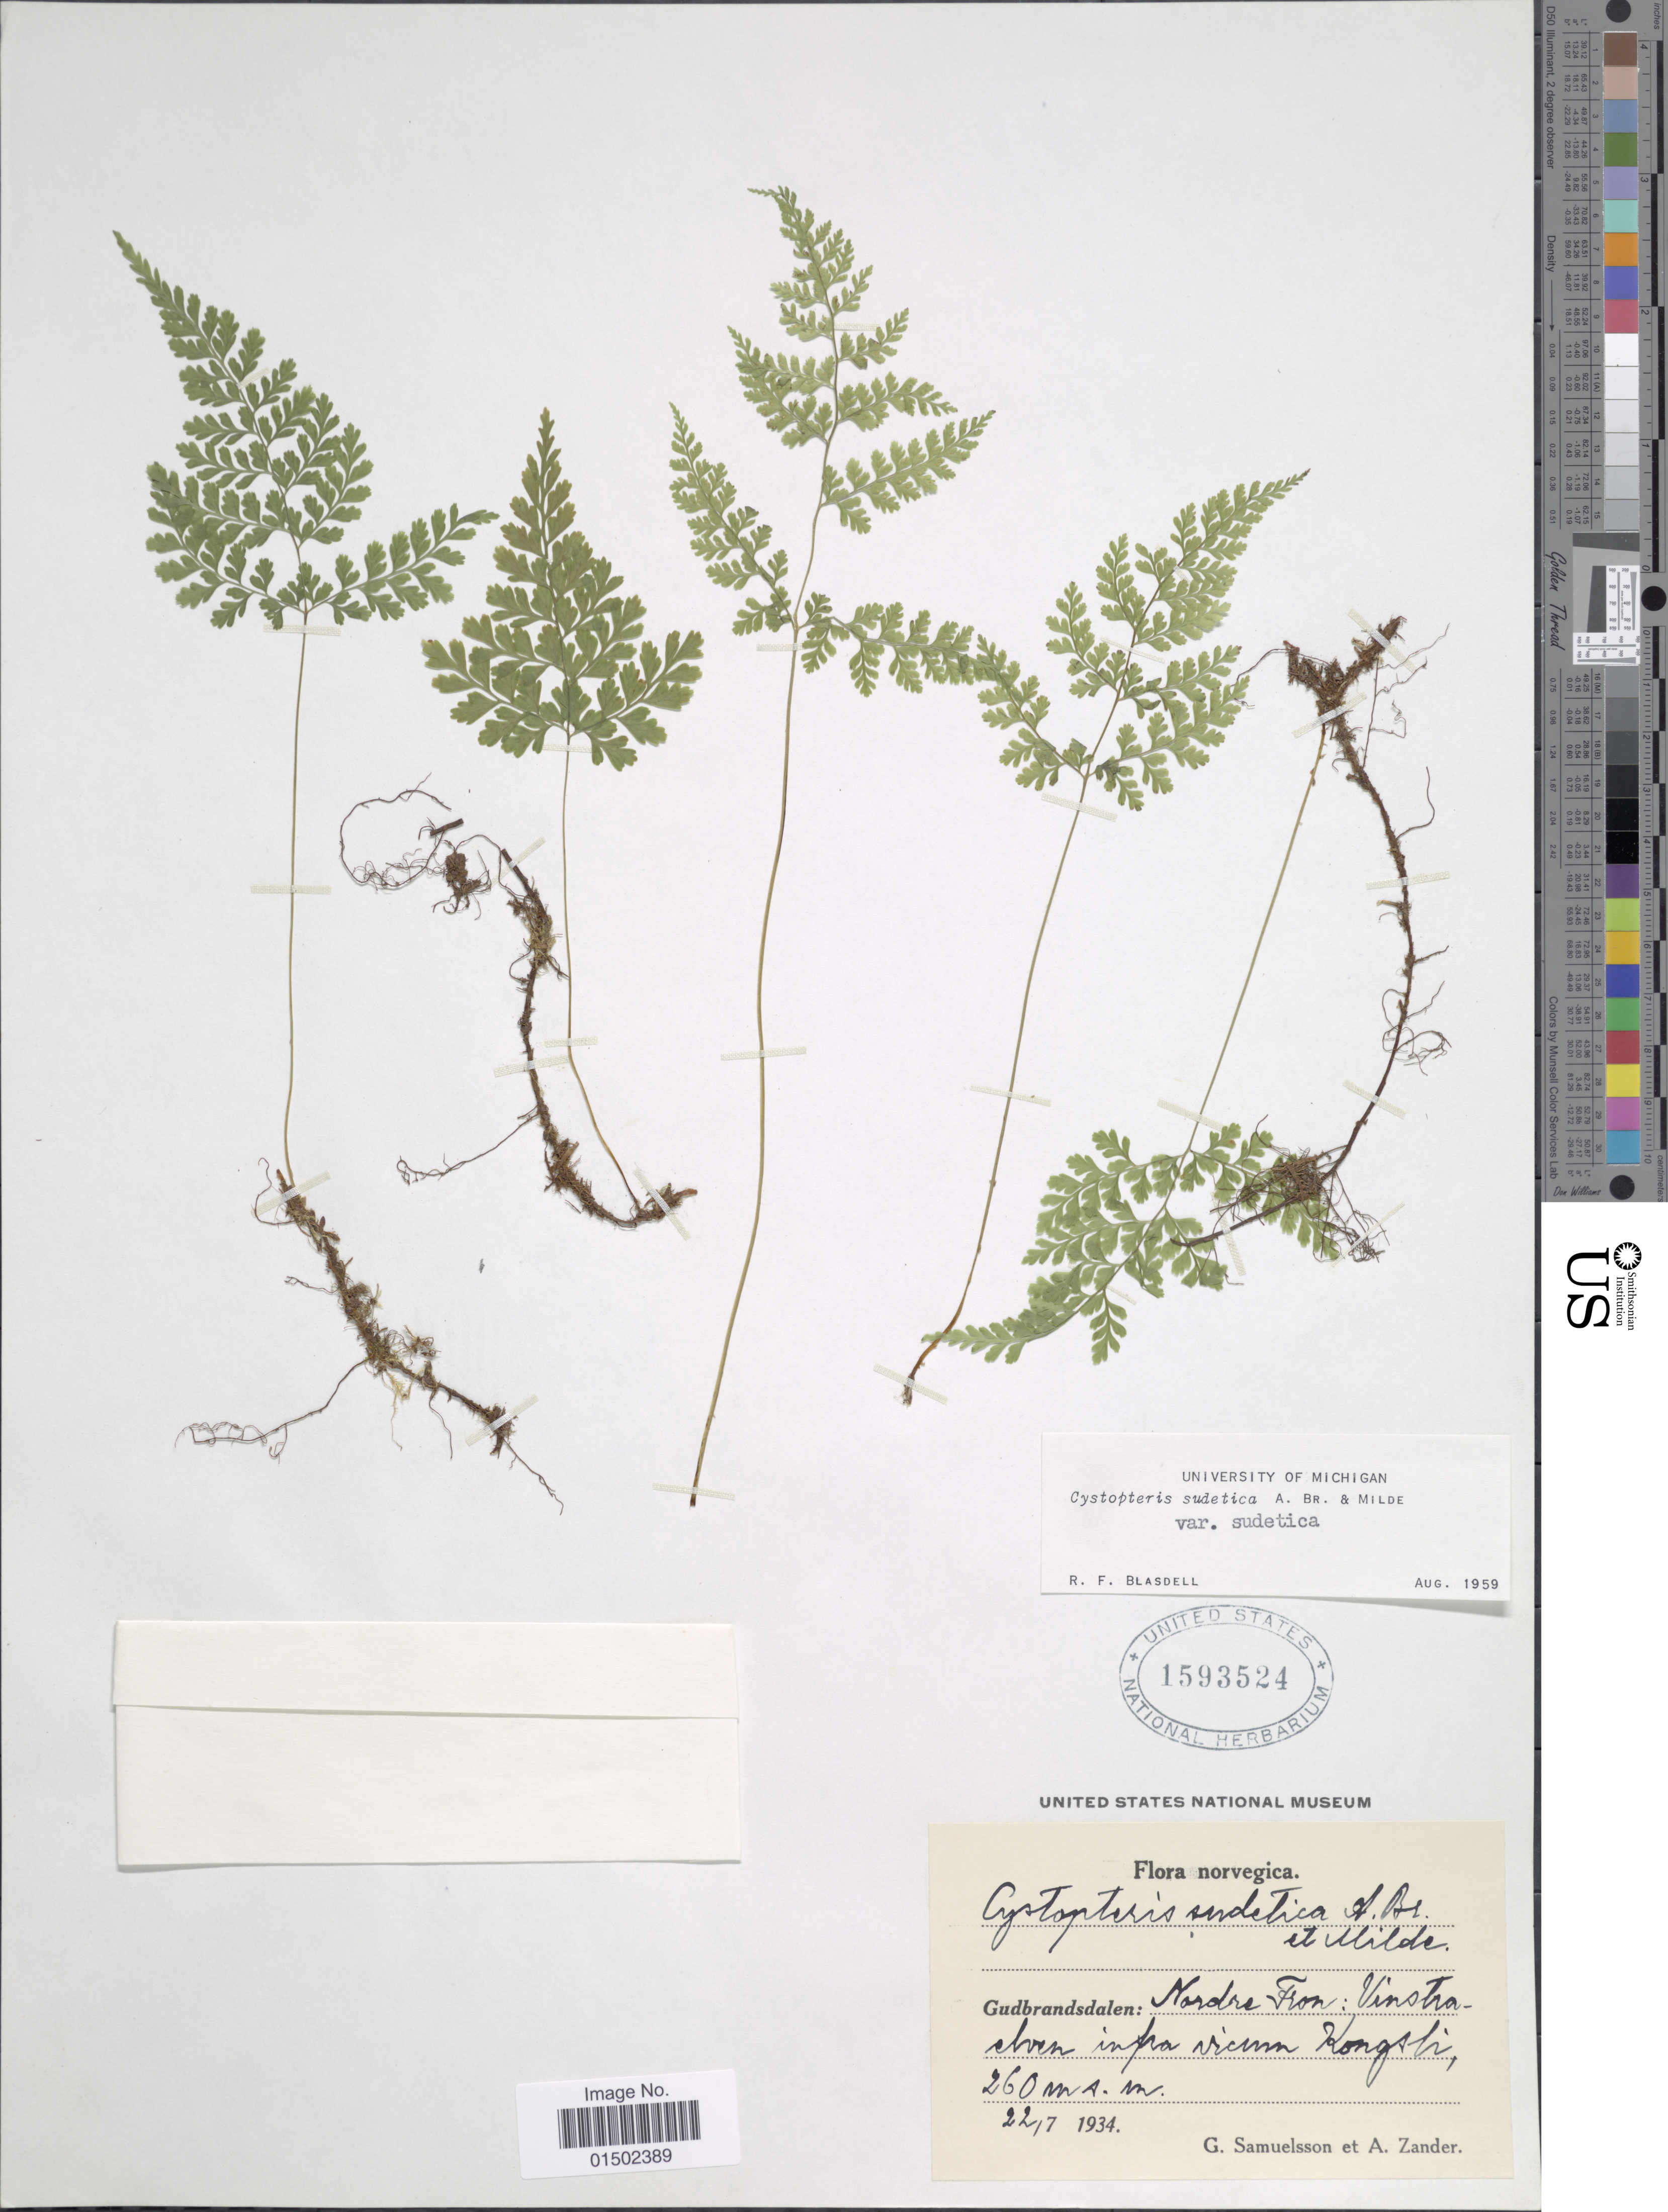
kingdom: Plantae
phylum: Tracheophyta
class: Polypodiopsida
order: Polypodiales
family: Cystopteridaceae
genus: Cystopteris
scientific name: Cystopteris sudetica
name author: A. Braun & Milde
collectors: G. Samuelsson & A. Zander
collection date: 1934-07-22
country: Norway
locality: Gudbrandsdalen: Nordre Fron: Vinstraelven infra vicurn Kongsli.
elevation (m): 260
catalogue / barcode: US 1593524